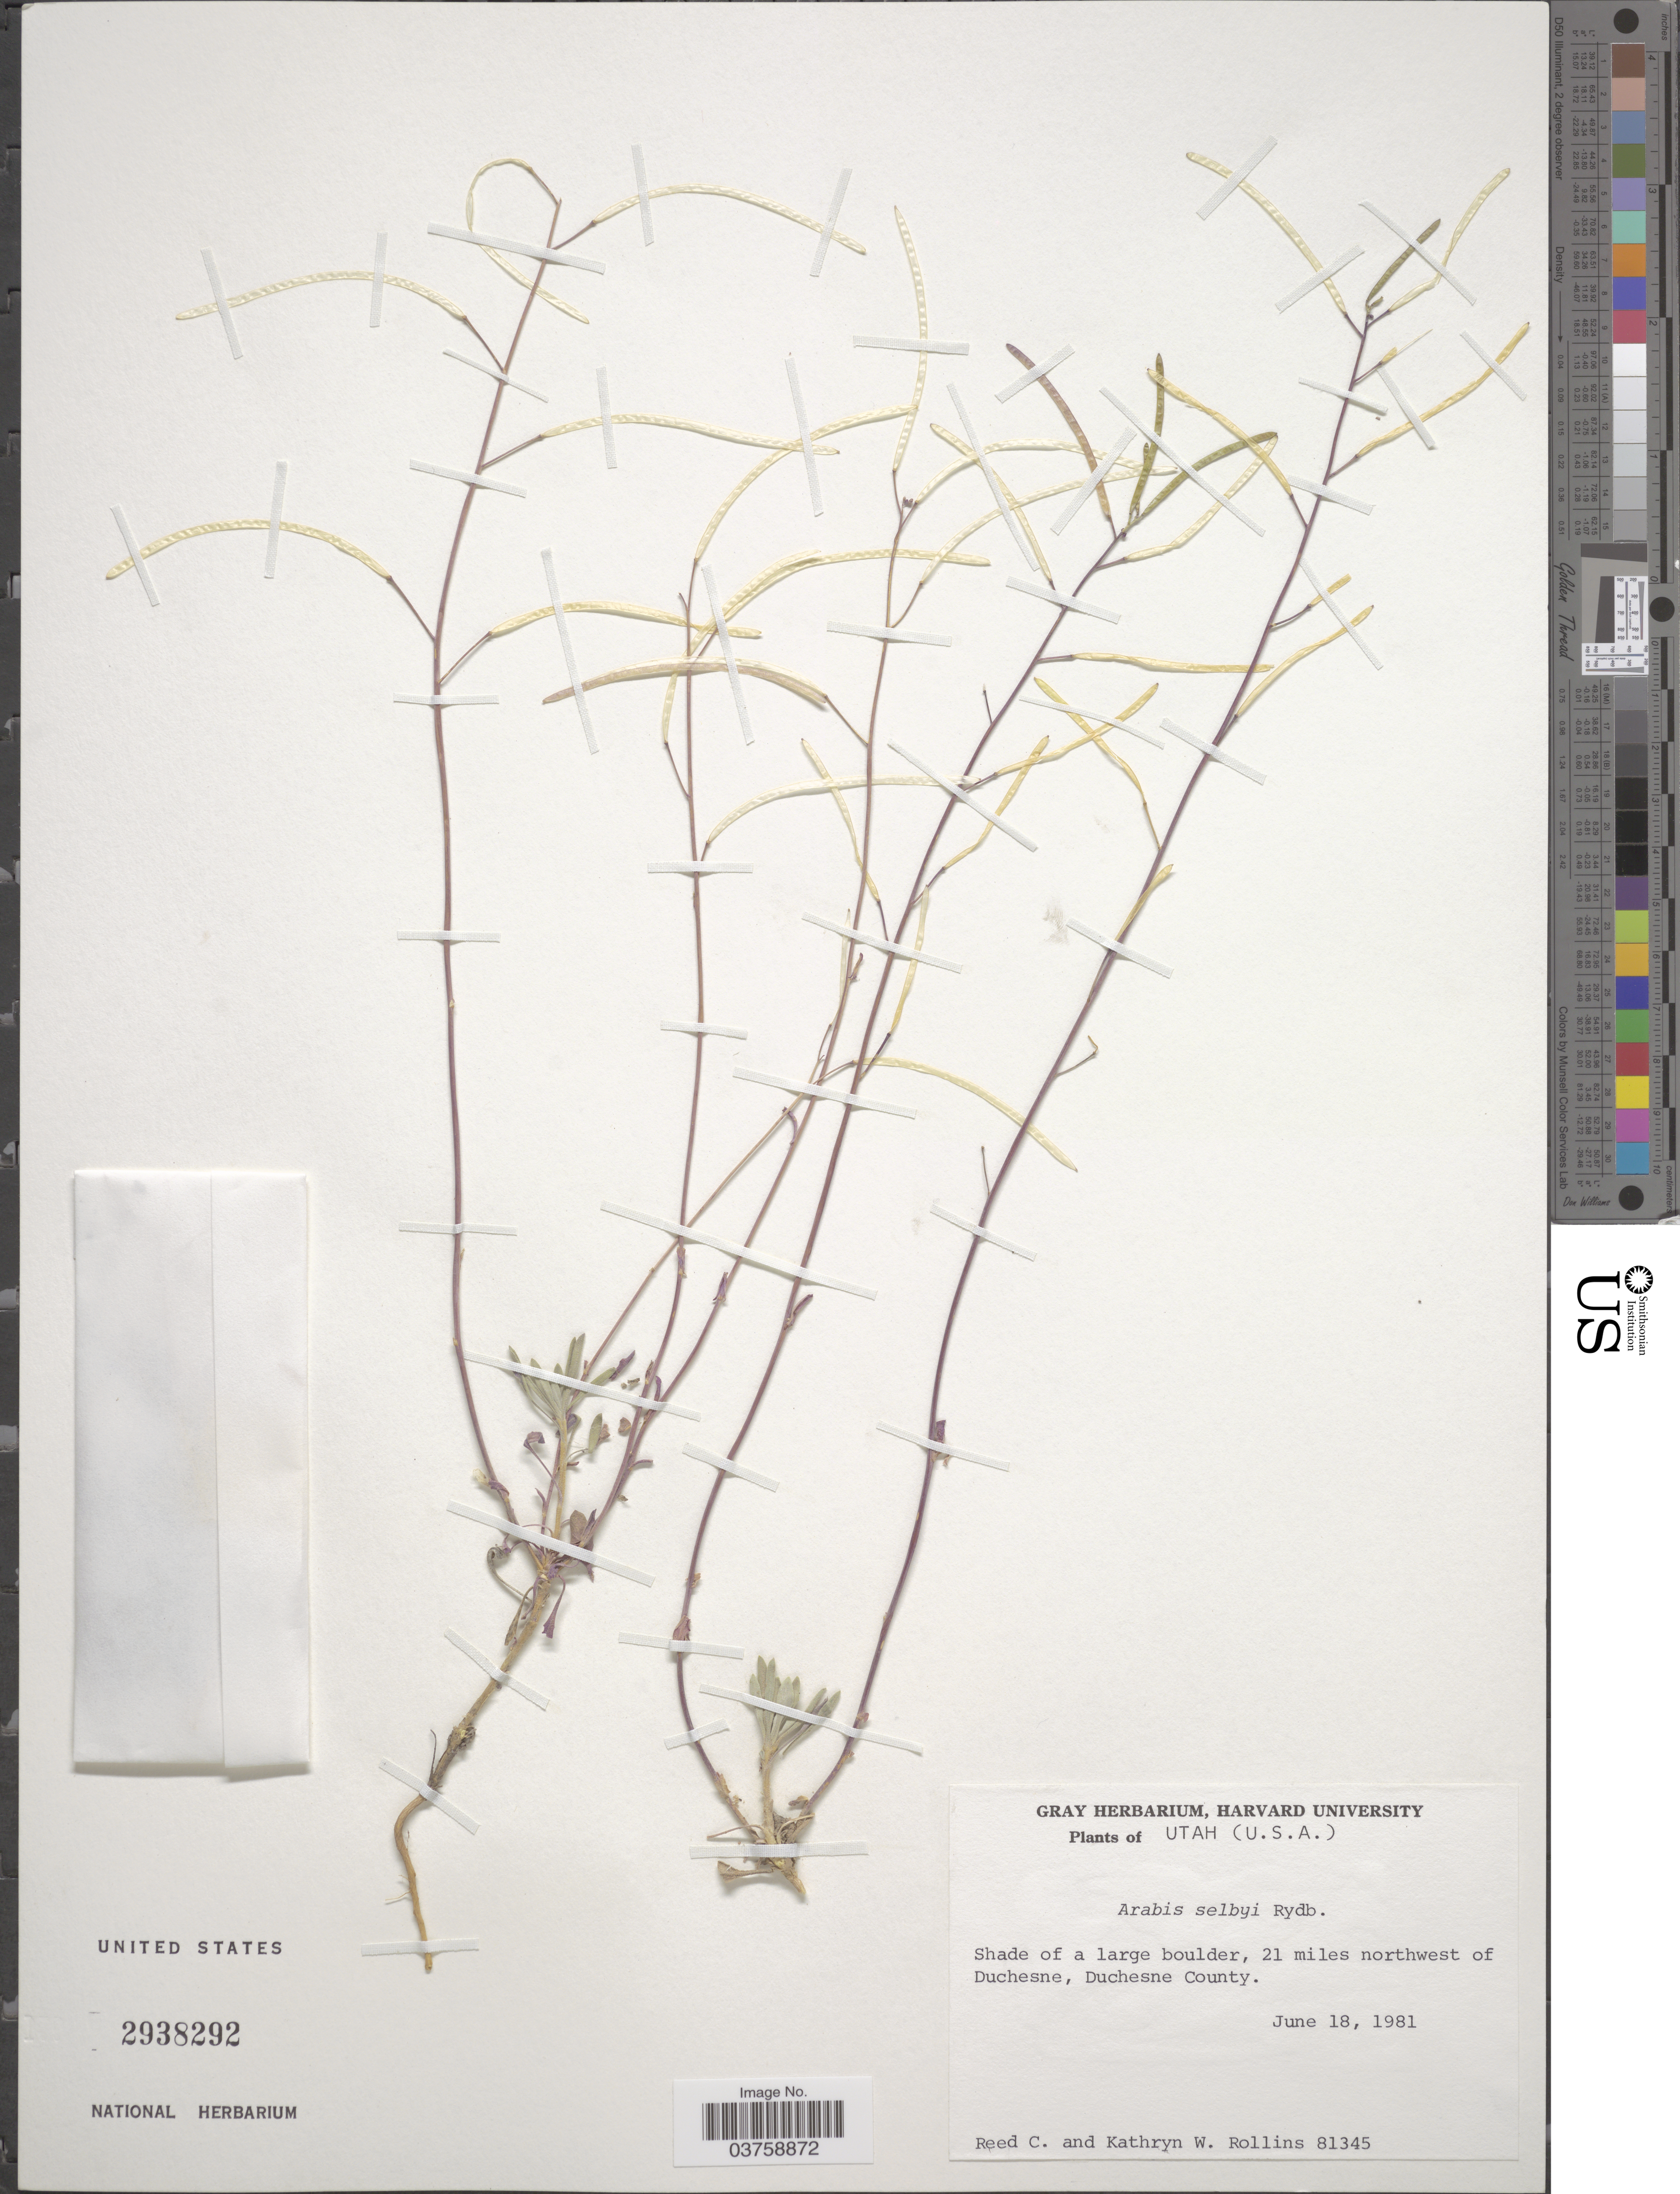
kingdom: Plantae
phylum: Tracheophyta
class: Magnoliopsida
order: Brassicales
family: Brassicaceae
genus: Arabis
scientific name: Arabis selbyi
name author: Rydb.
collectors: R. C. Rollins & K. W. Rollins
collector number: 81345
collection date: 1981-06-18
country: United States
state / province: Utah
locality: Shade of a large boulder, 21 miles northwest of Duchesne, Duchesne County.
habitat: shade of a large boulder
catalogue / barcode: US 2938292